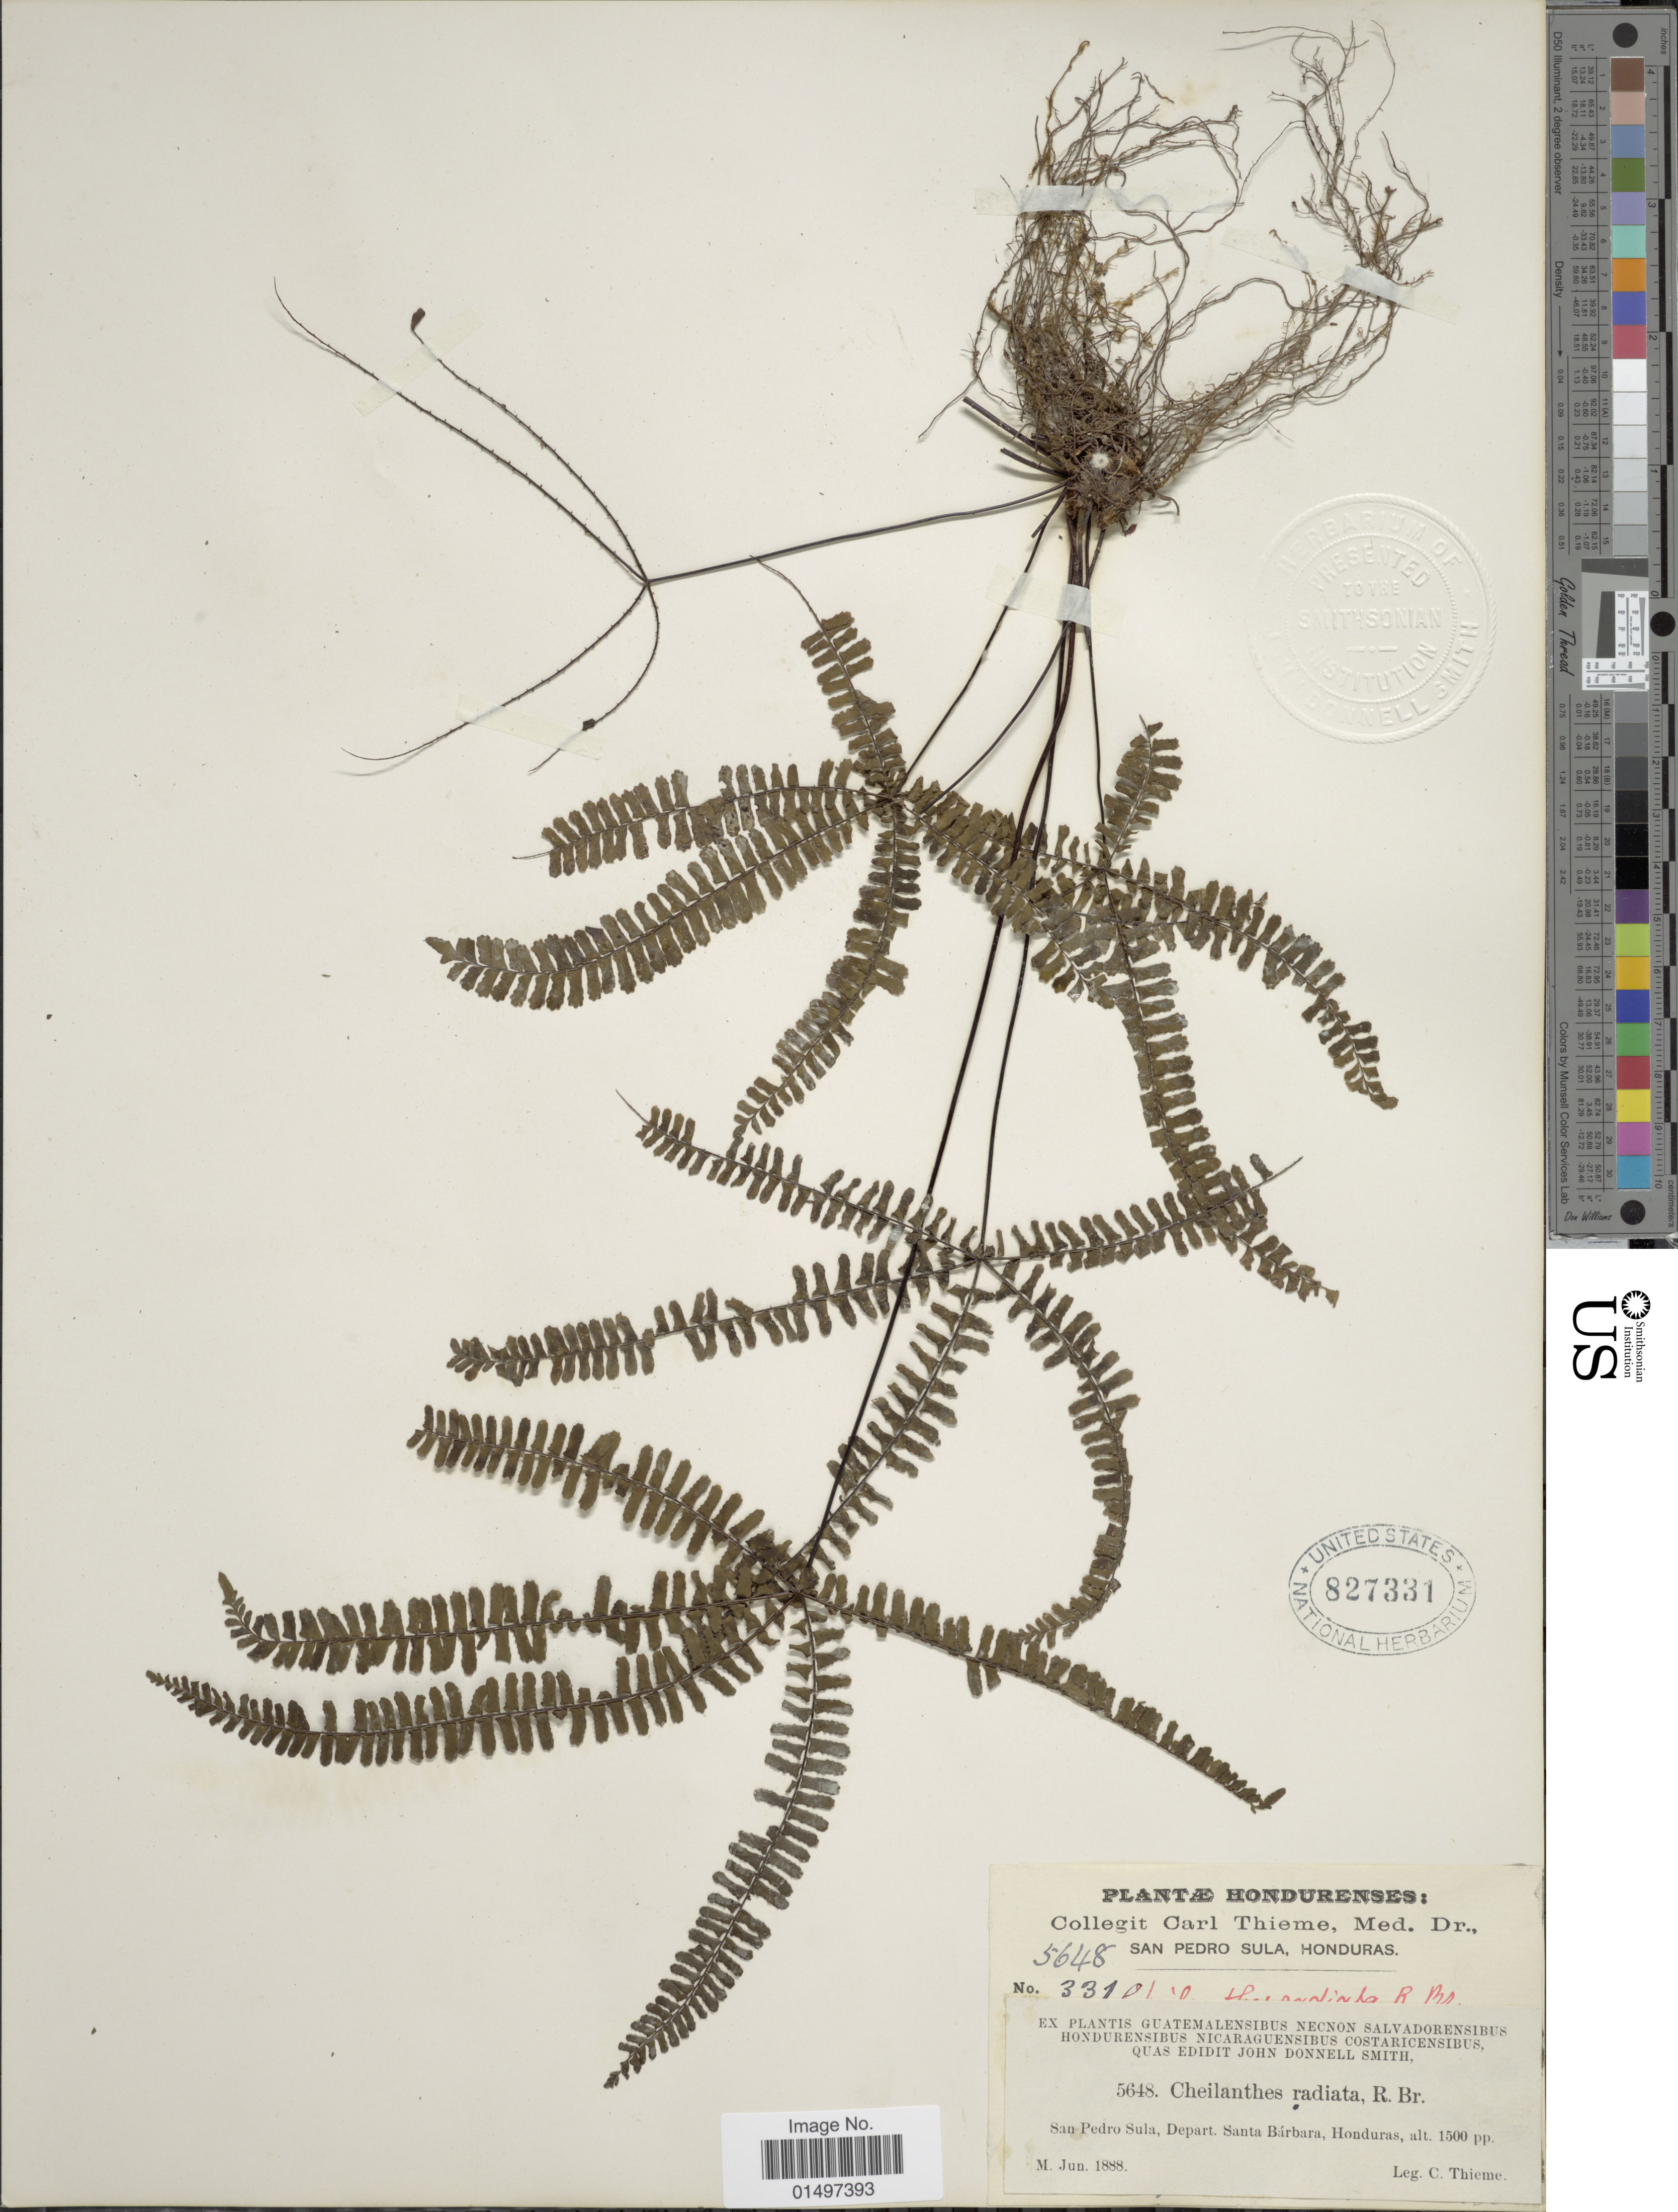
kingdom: Plantae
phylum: Tracheophyta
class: Polypodiopsida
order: Polypodiales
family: Pteridaceae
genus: Adiantopsis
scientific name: Adiantopsis radiata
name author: (L.) Fée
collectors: C. Thieme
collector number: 3310?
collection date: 1888-06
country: Honduras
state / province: Santa Bárbara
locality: Hondurenses. San pedro Sula, Depart. Santa Barbara.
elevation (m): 457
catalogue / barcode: US 827331